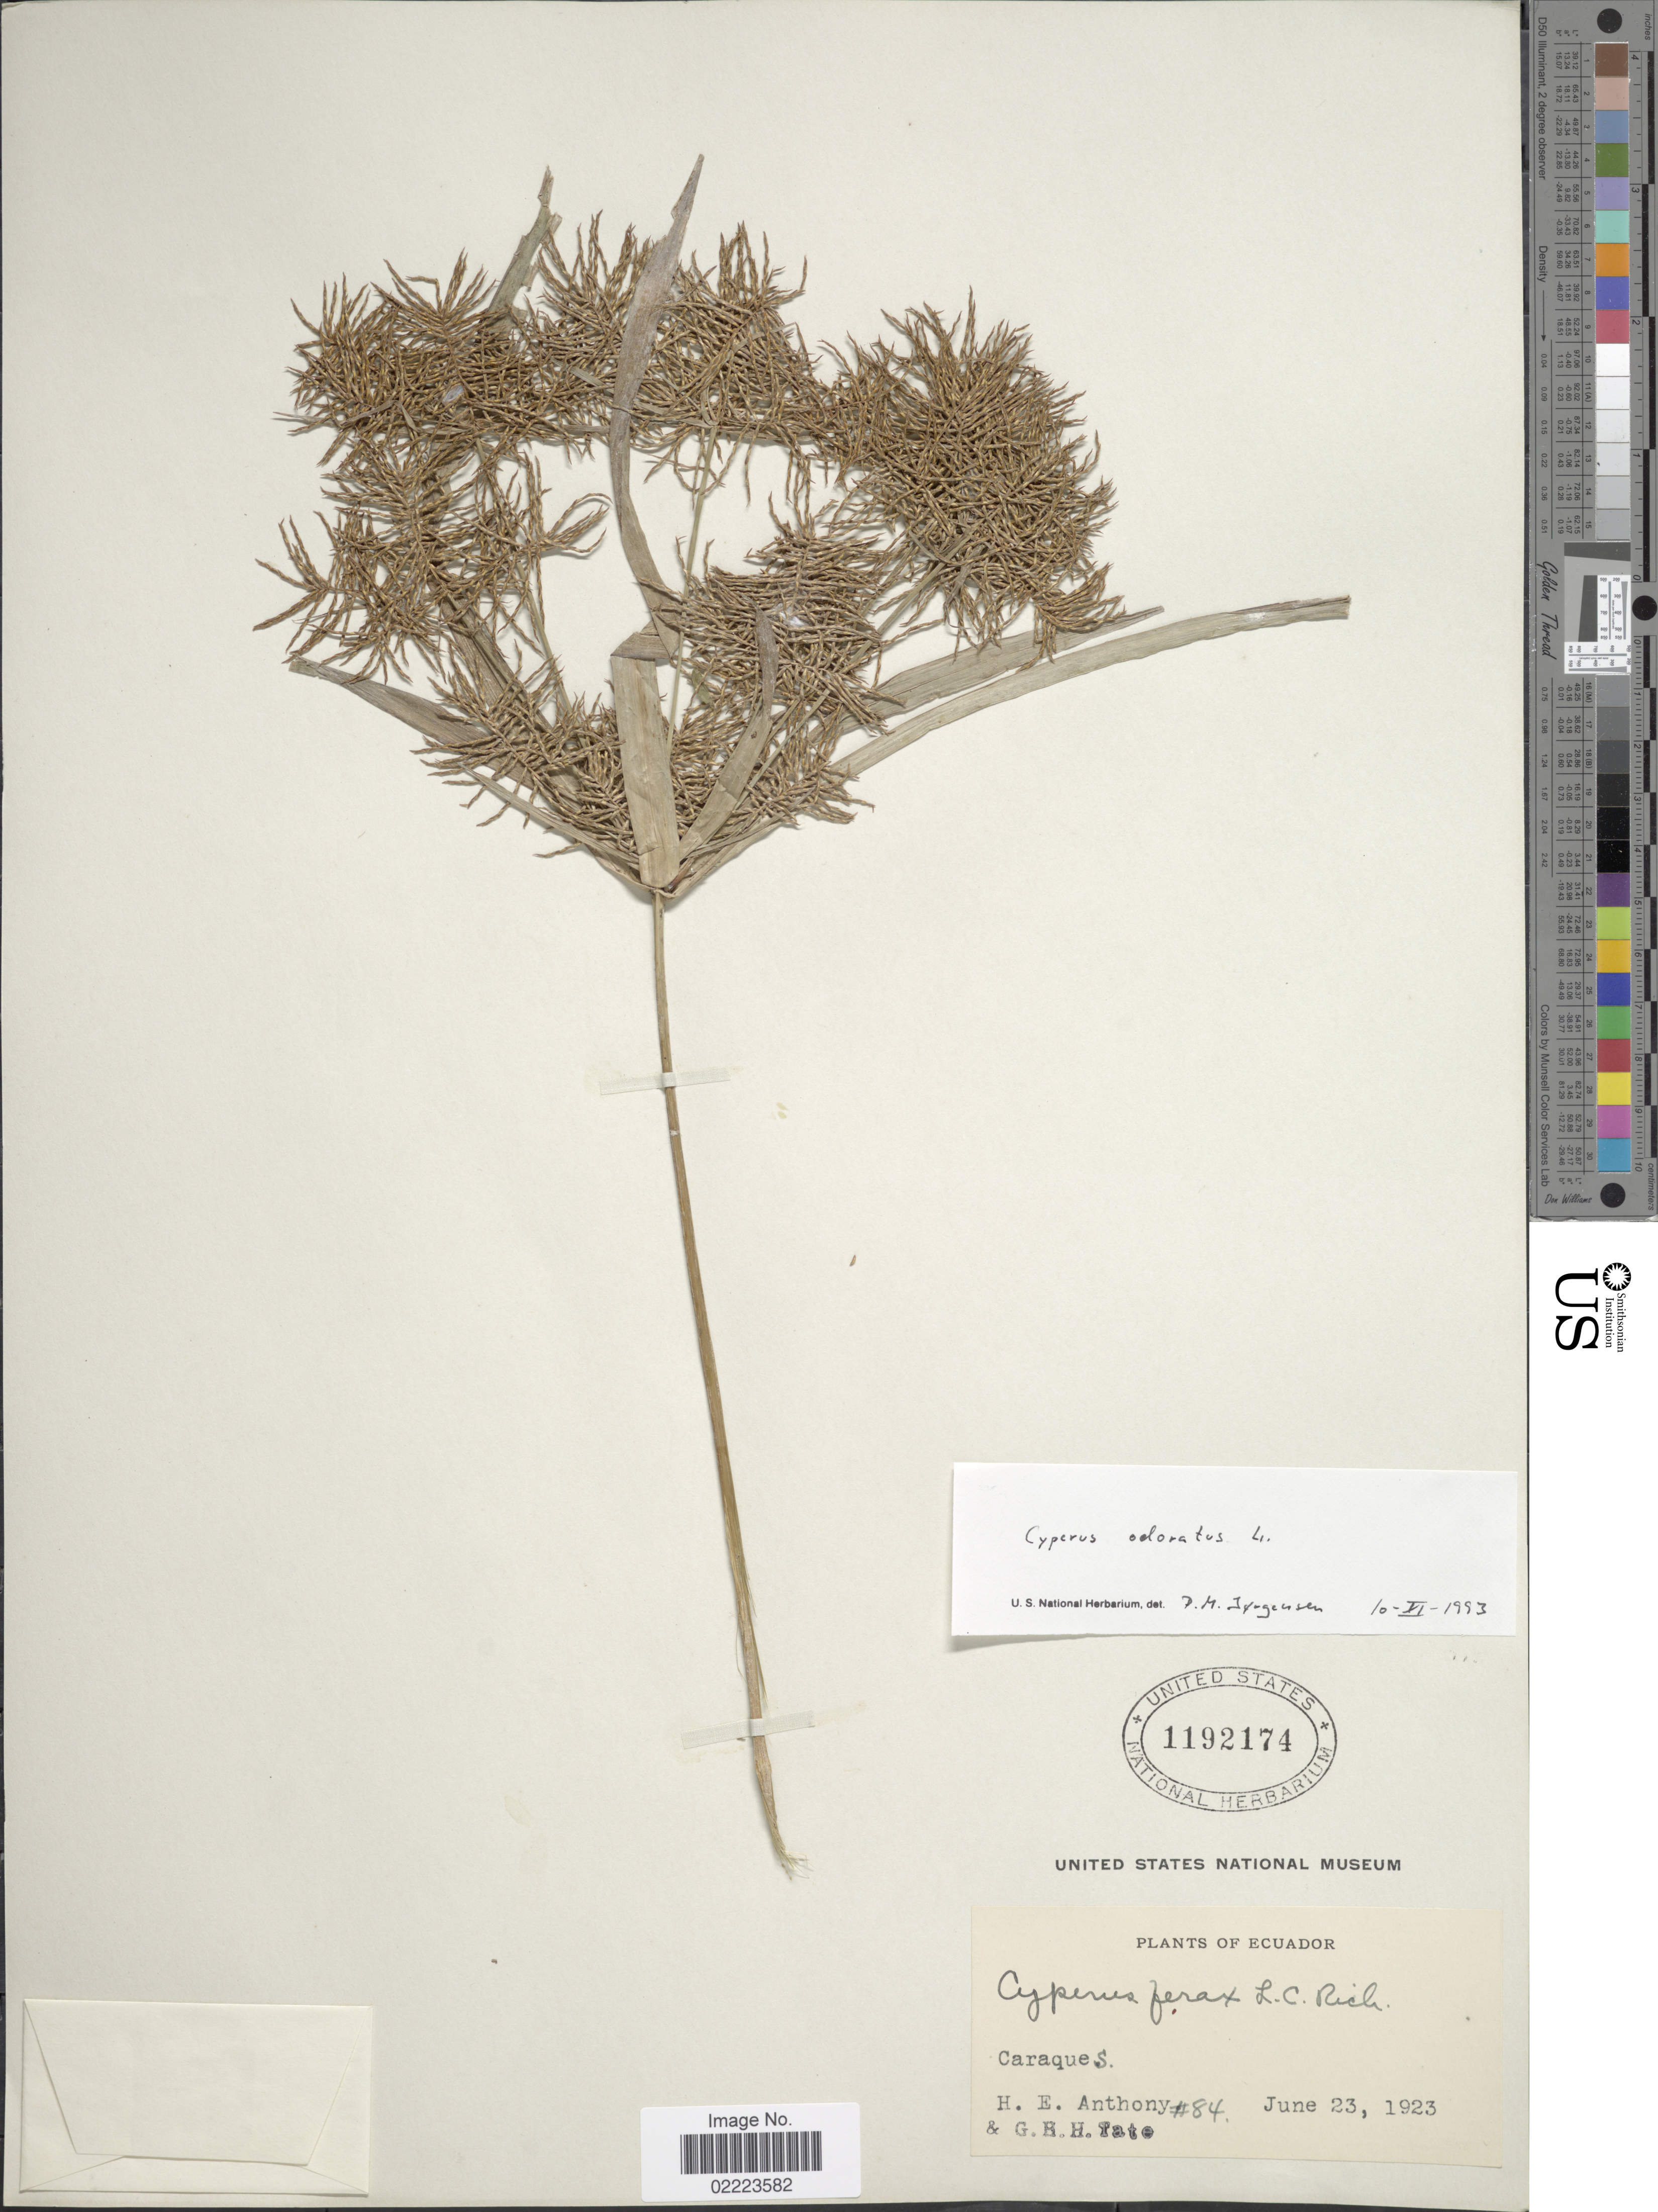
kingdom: Plantae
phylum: Tracheophyta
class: Liliopsida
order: Poales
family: Cyperaceae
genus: Cyperus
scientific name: Cyperus odoratus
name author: L.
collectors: H. E. Anthony & G. H. H.Tate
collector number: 84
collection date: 1923-06-23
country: Ecuador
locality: Caraques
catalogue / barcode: US 1192174